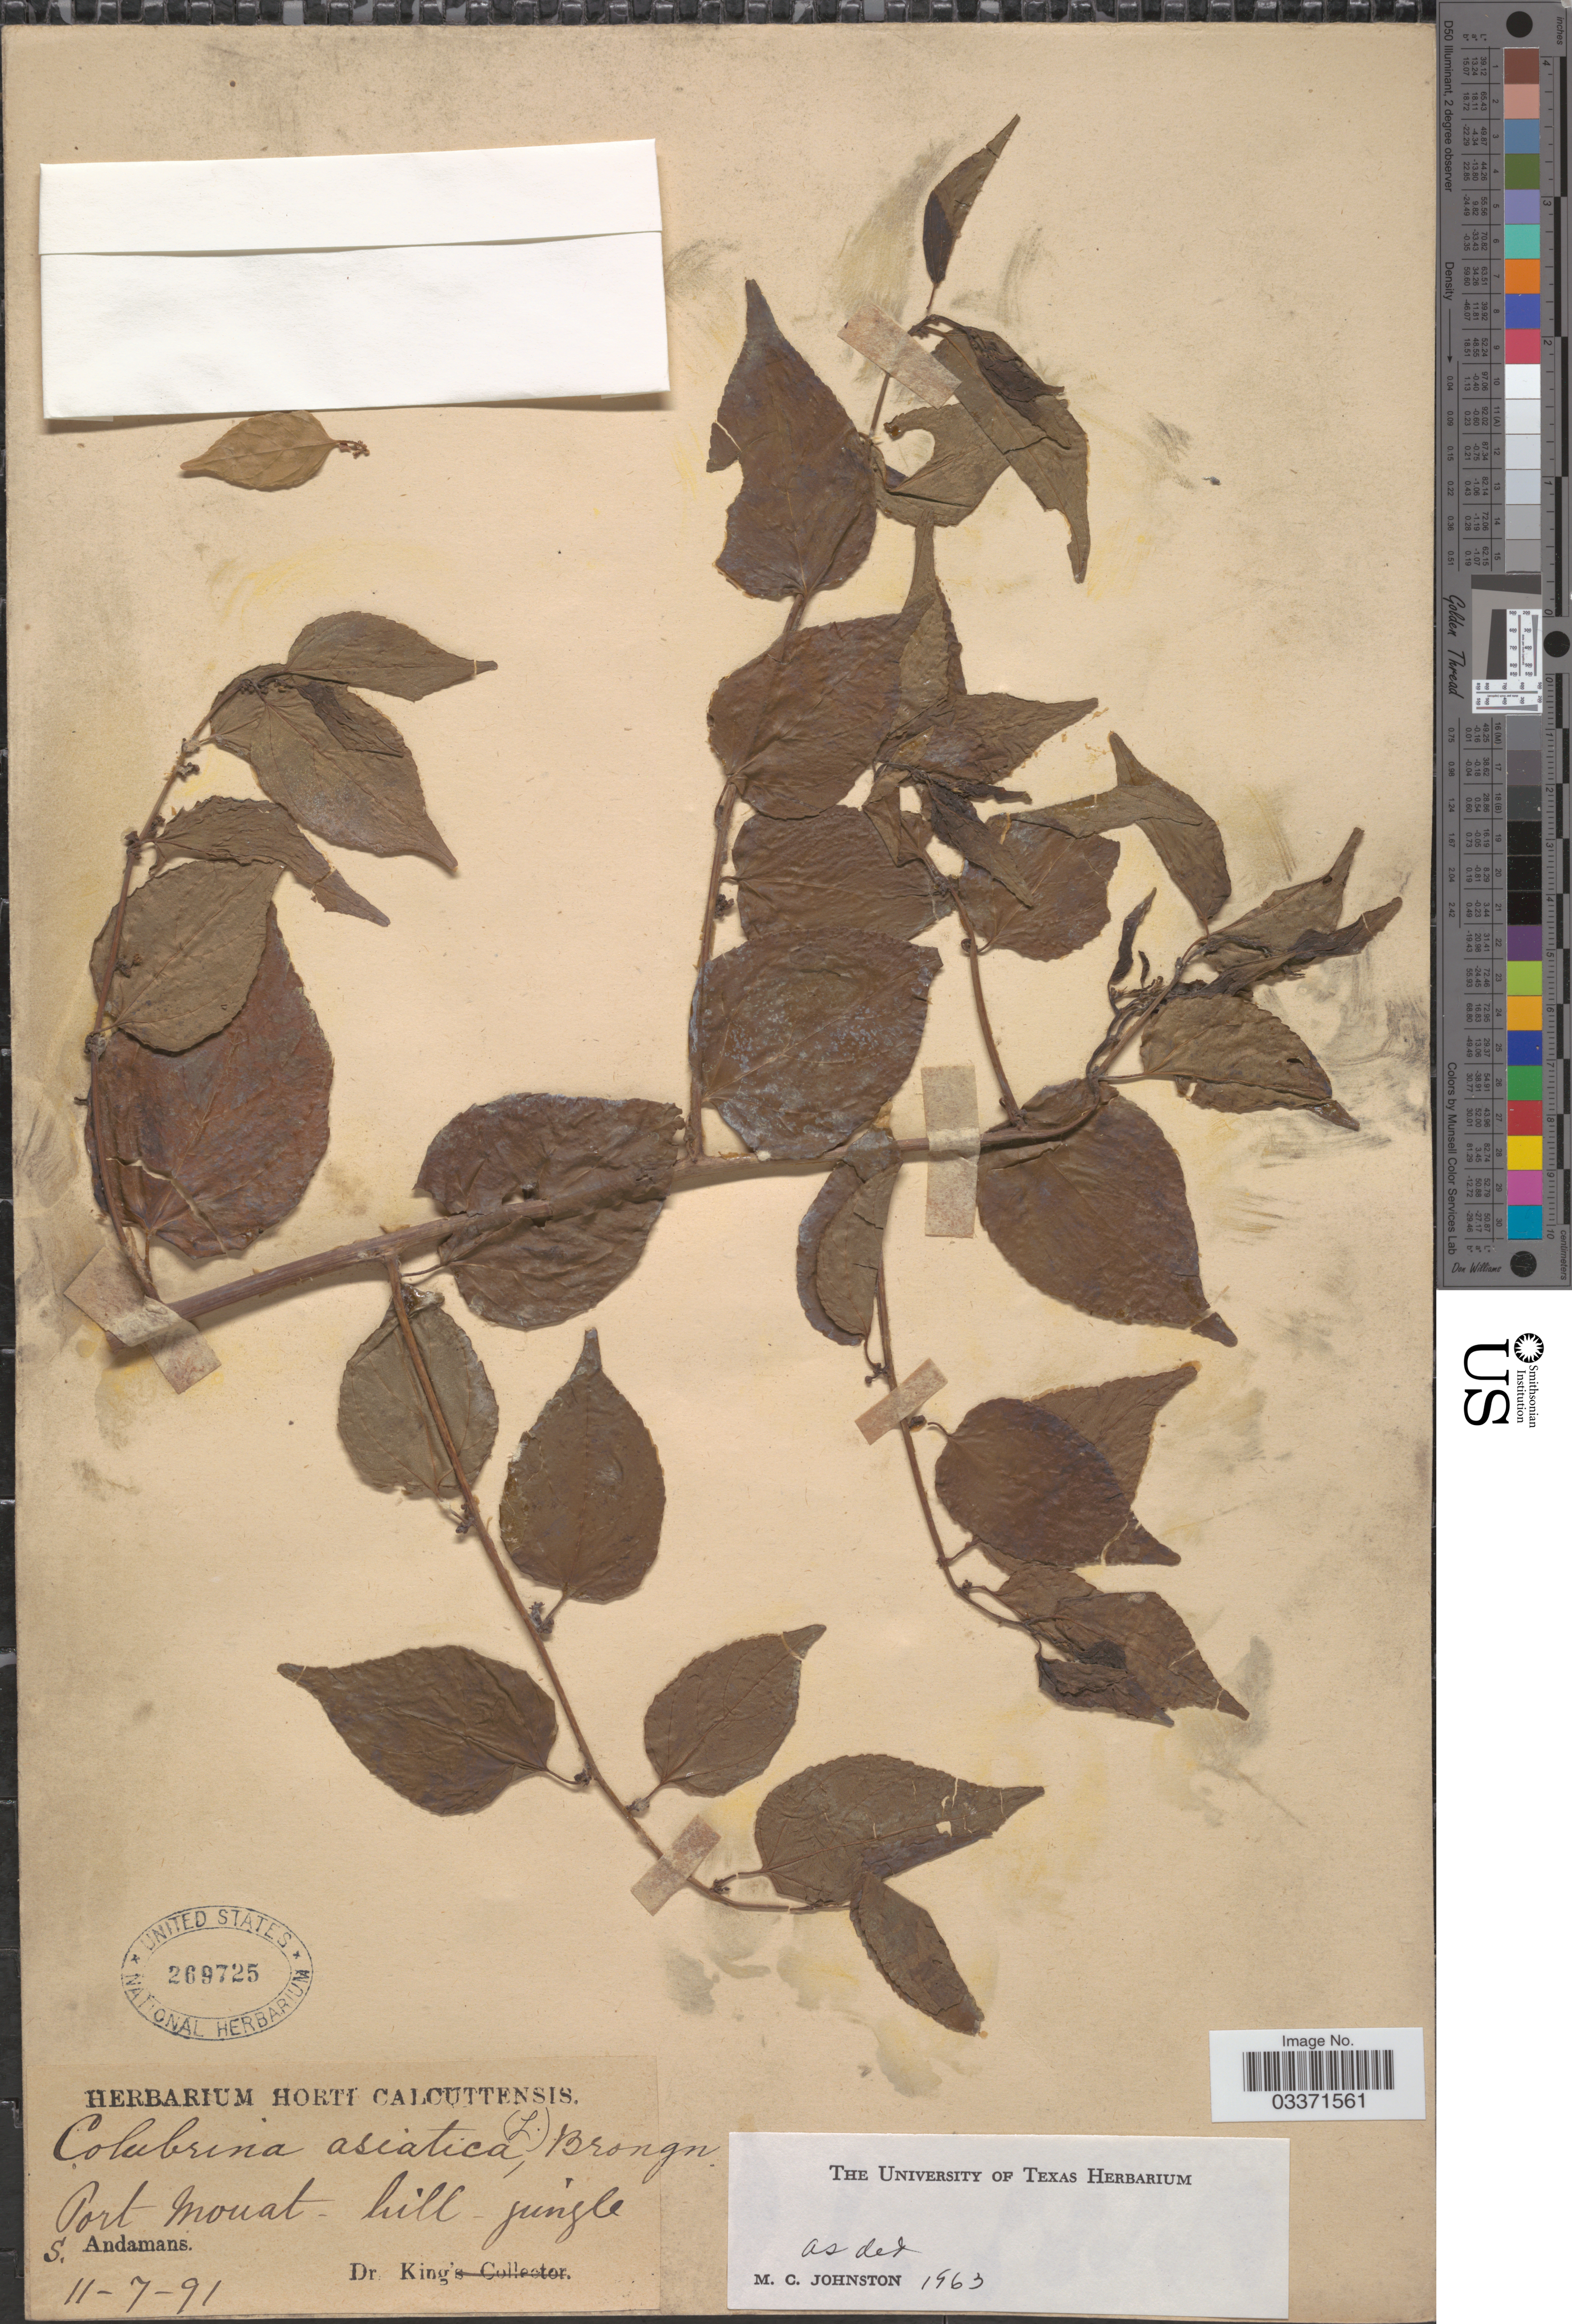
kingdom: Plantae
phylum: Tracheophyta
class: Magnoliopsida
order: Rosales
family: Rhamnaceae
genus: Colubrina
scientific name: Colubrina asiatica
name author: (L.) Brongn.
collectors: G. King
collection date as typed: Transcribed d/m/y: 11/7/91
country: India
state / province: Andaman and Nicobar Islands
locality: Port Mouat, S. Andamans.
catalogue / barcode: US 269725